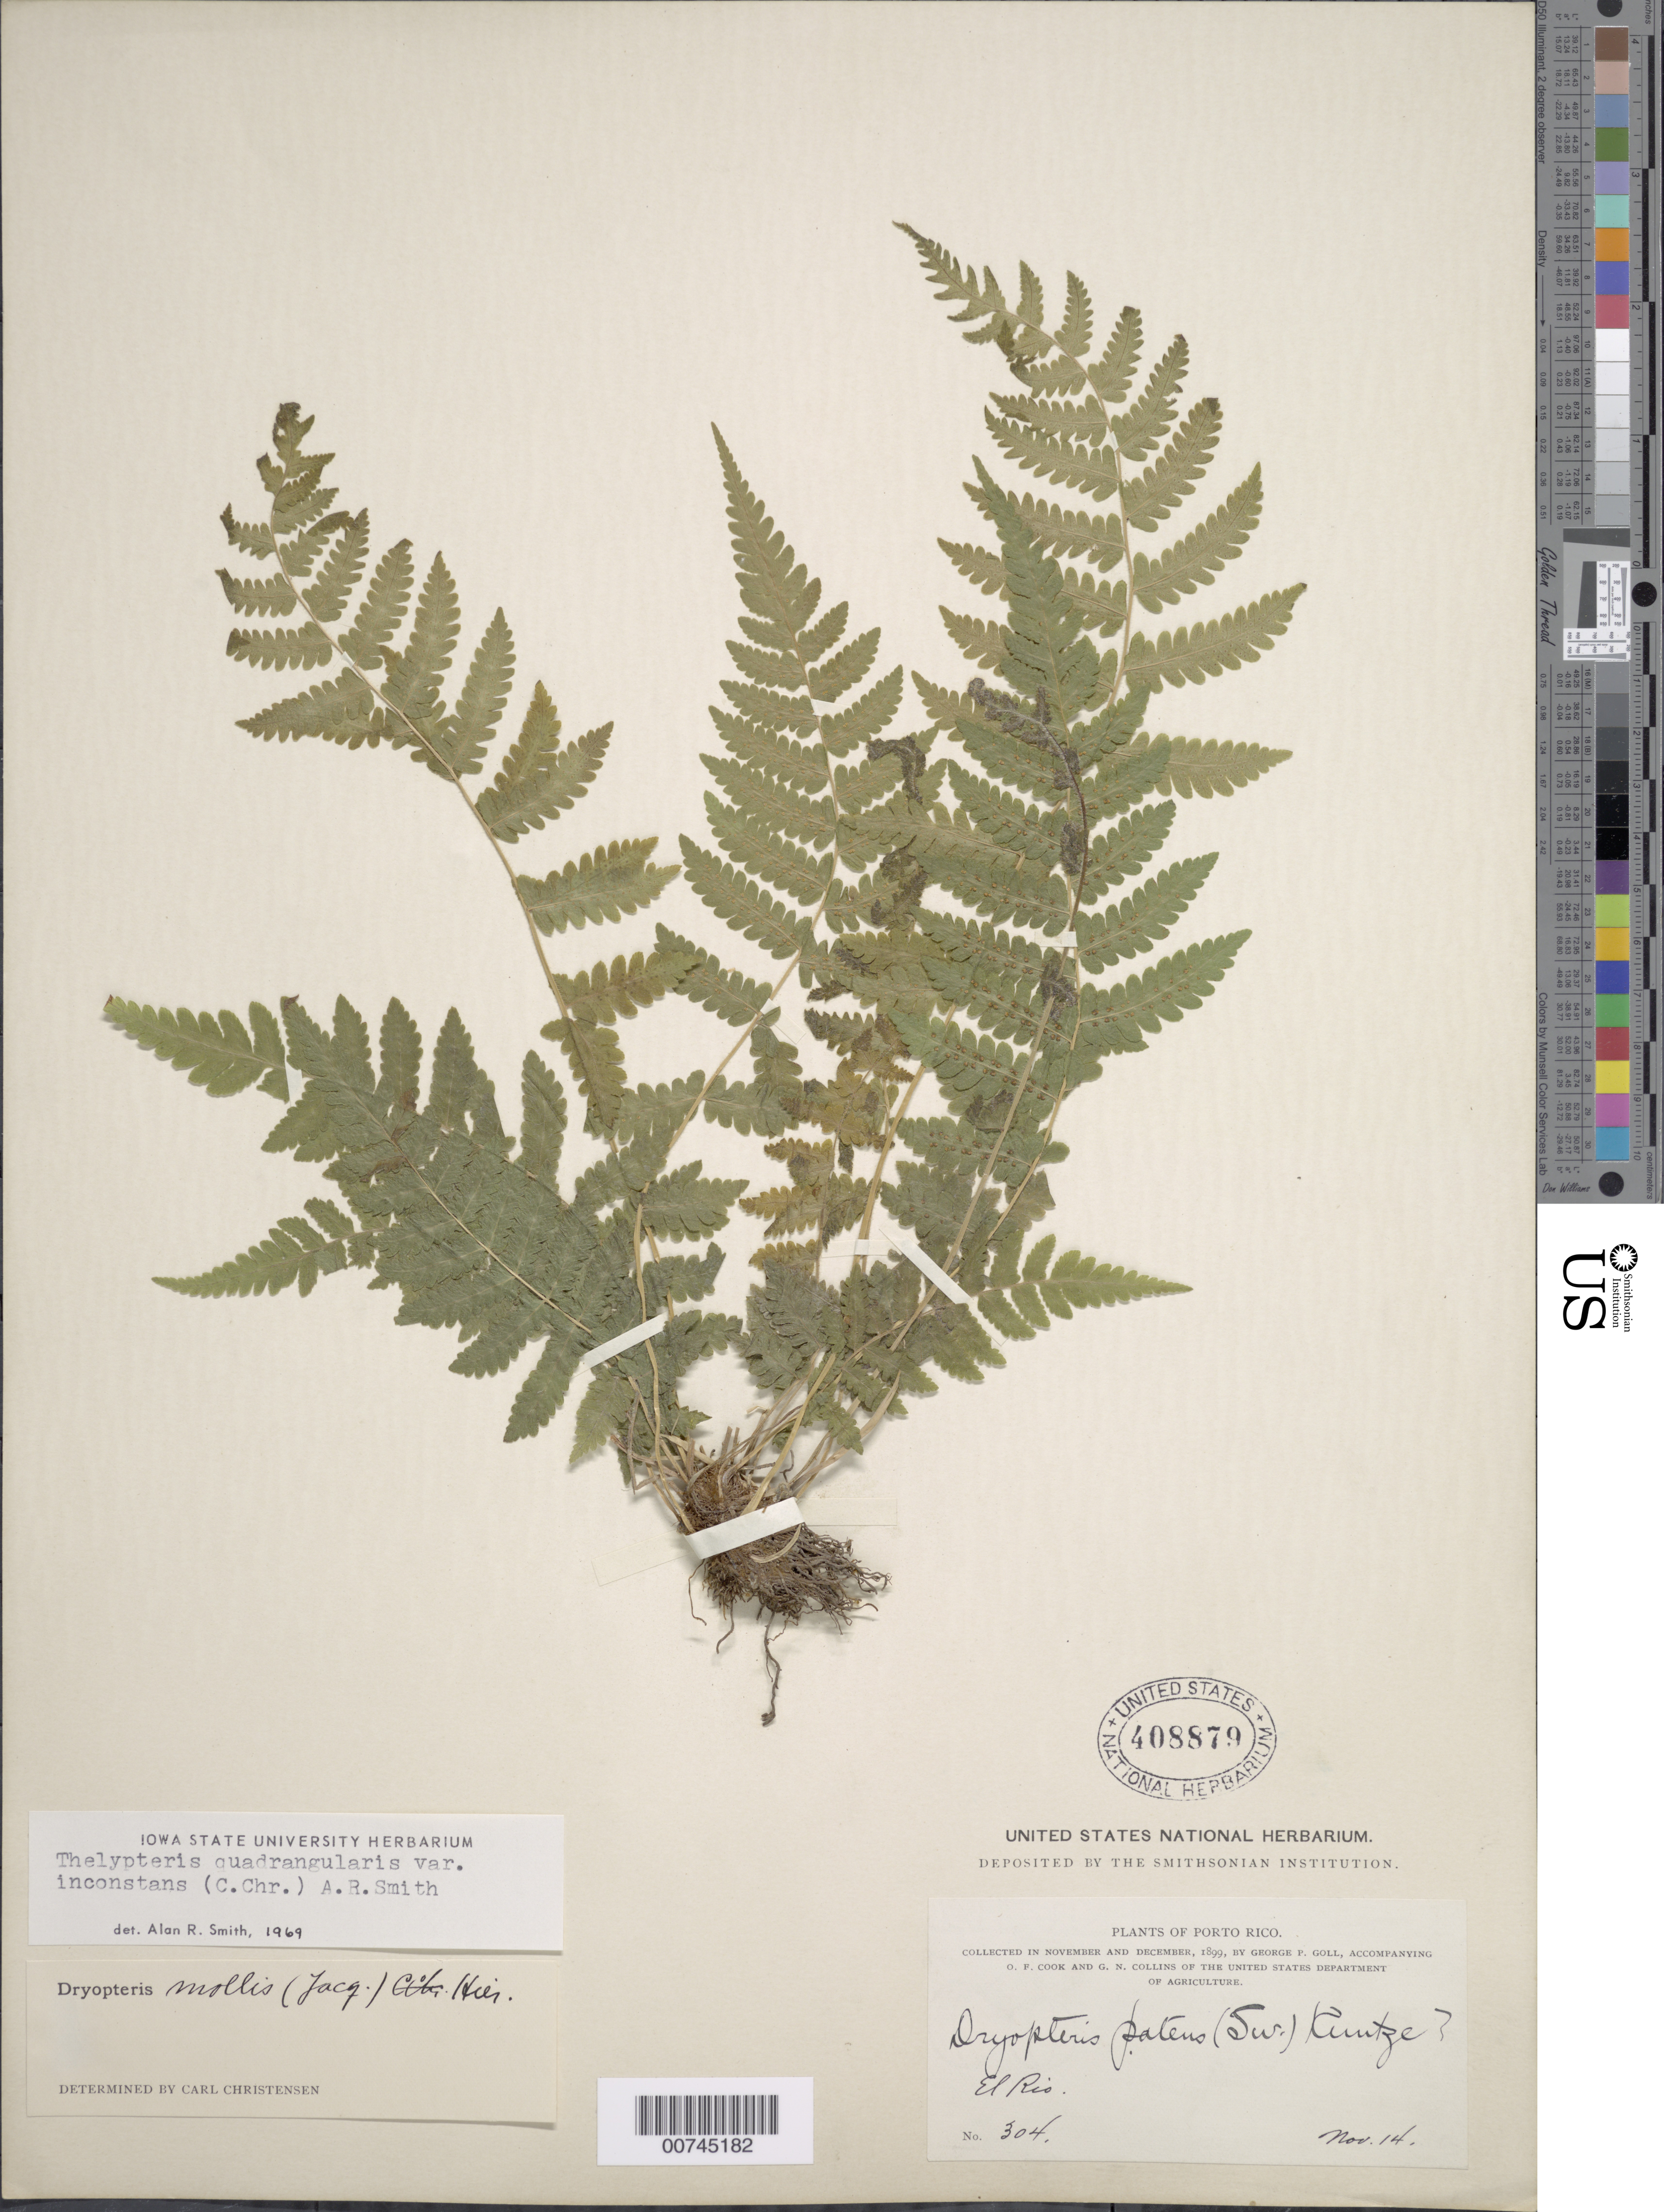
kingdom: Plantae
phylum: Tracheophyta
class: Polypodiopsida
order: Polypodiales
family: Thelypteridaceae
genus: Christella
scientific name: Christella hispidula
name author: (Decne.) Holttum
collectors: G. Goll, O. F. Cook & G. N. Collins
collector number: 304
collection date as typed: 14 Nov 1899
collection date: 1899-11-14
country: Puerto Rico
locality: El Río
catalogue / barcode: US 408879